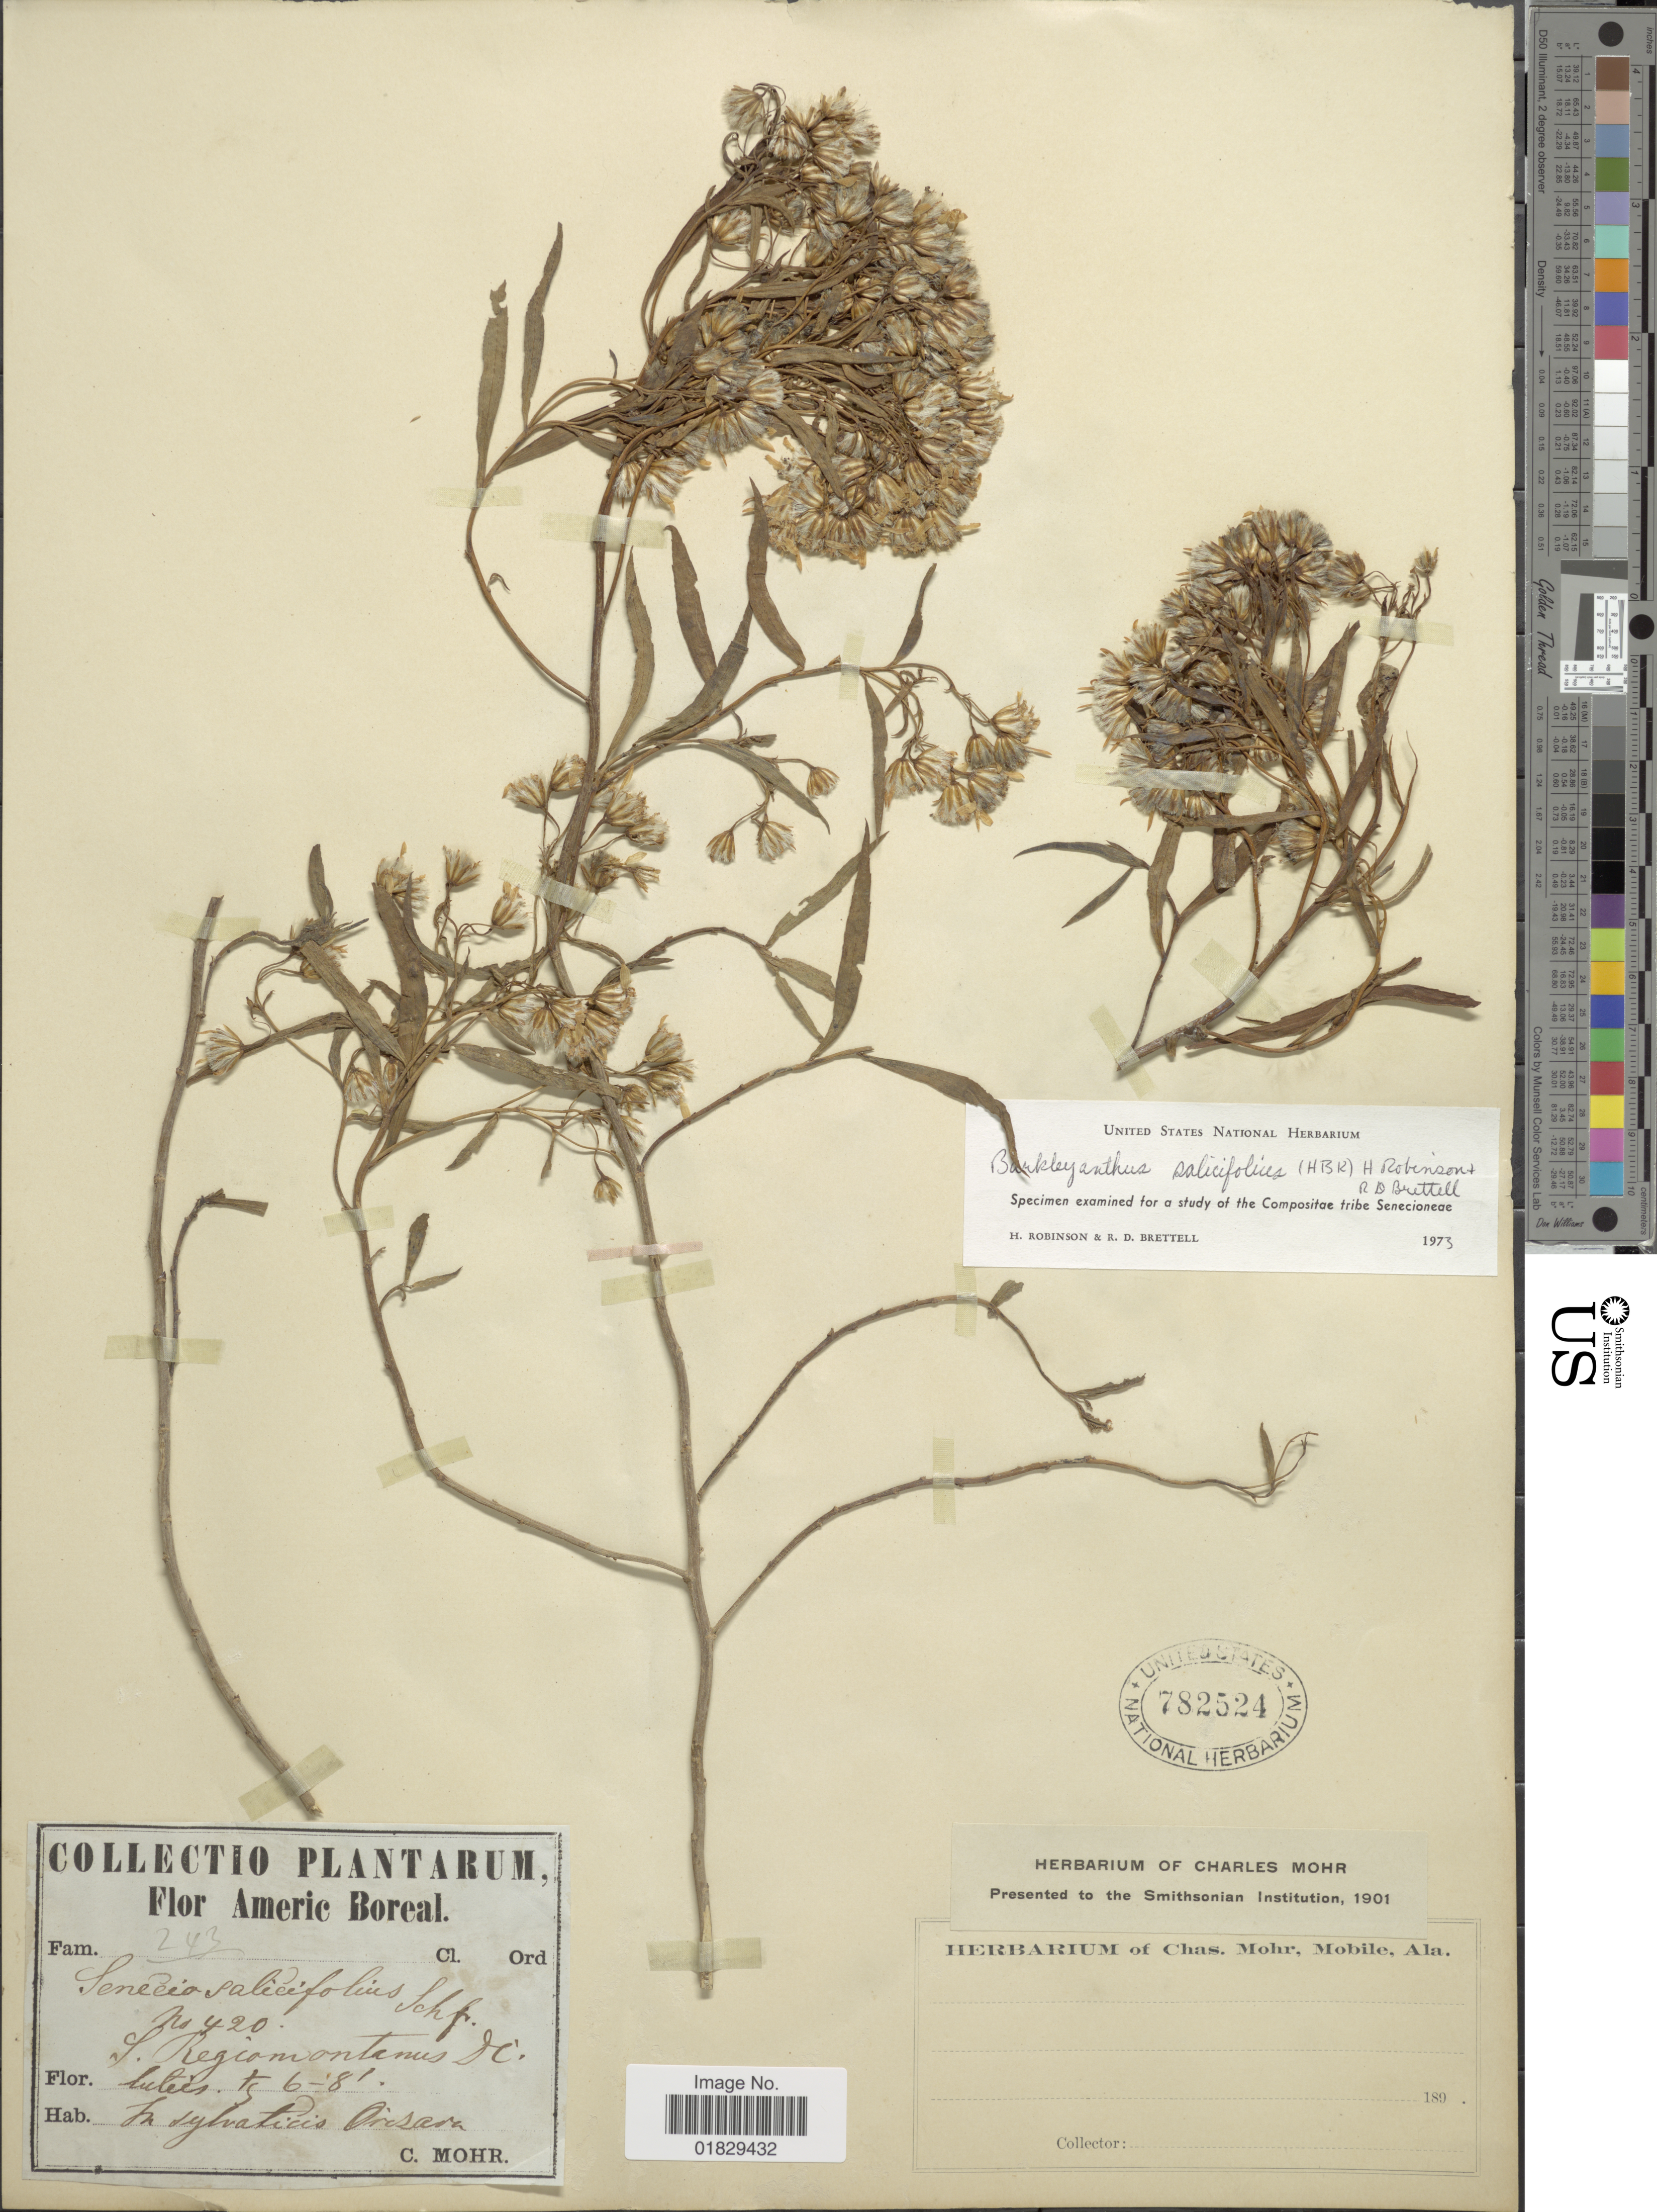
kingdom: Plantae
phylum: Tracheophyta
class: Magnoliopsida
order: Asterales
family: Asteraceae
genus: Barkleyanthus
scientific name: Barkleyanthus salicifolius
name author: (Kunth) H. Rob. & Brettell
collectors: C. T. Mohr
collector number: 243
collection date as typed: Transcribed d/m/y: /6/81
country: Mexico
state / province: Veracruz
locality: In sylvaticis Orizaba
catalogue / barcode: US 782524